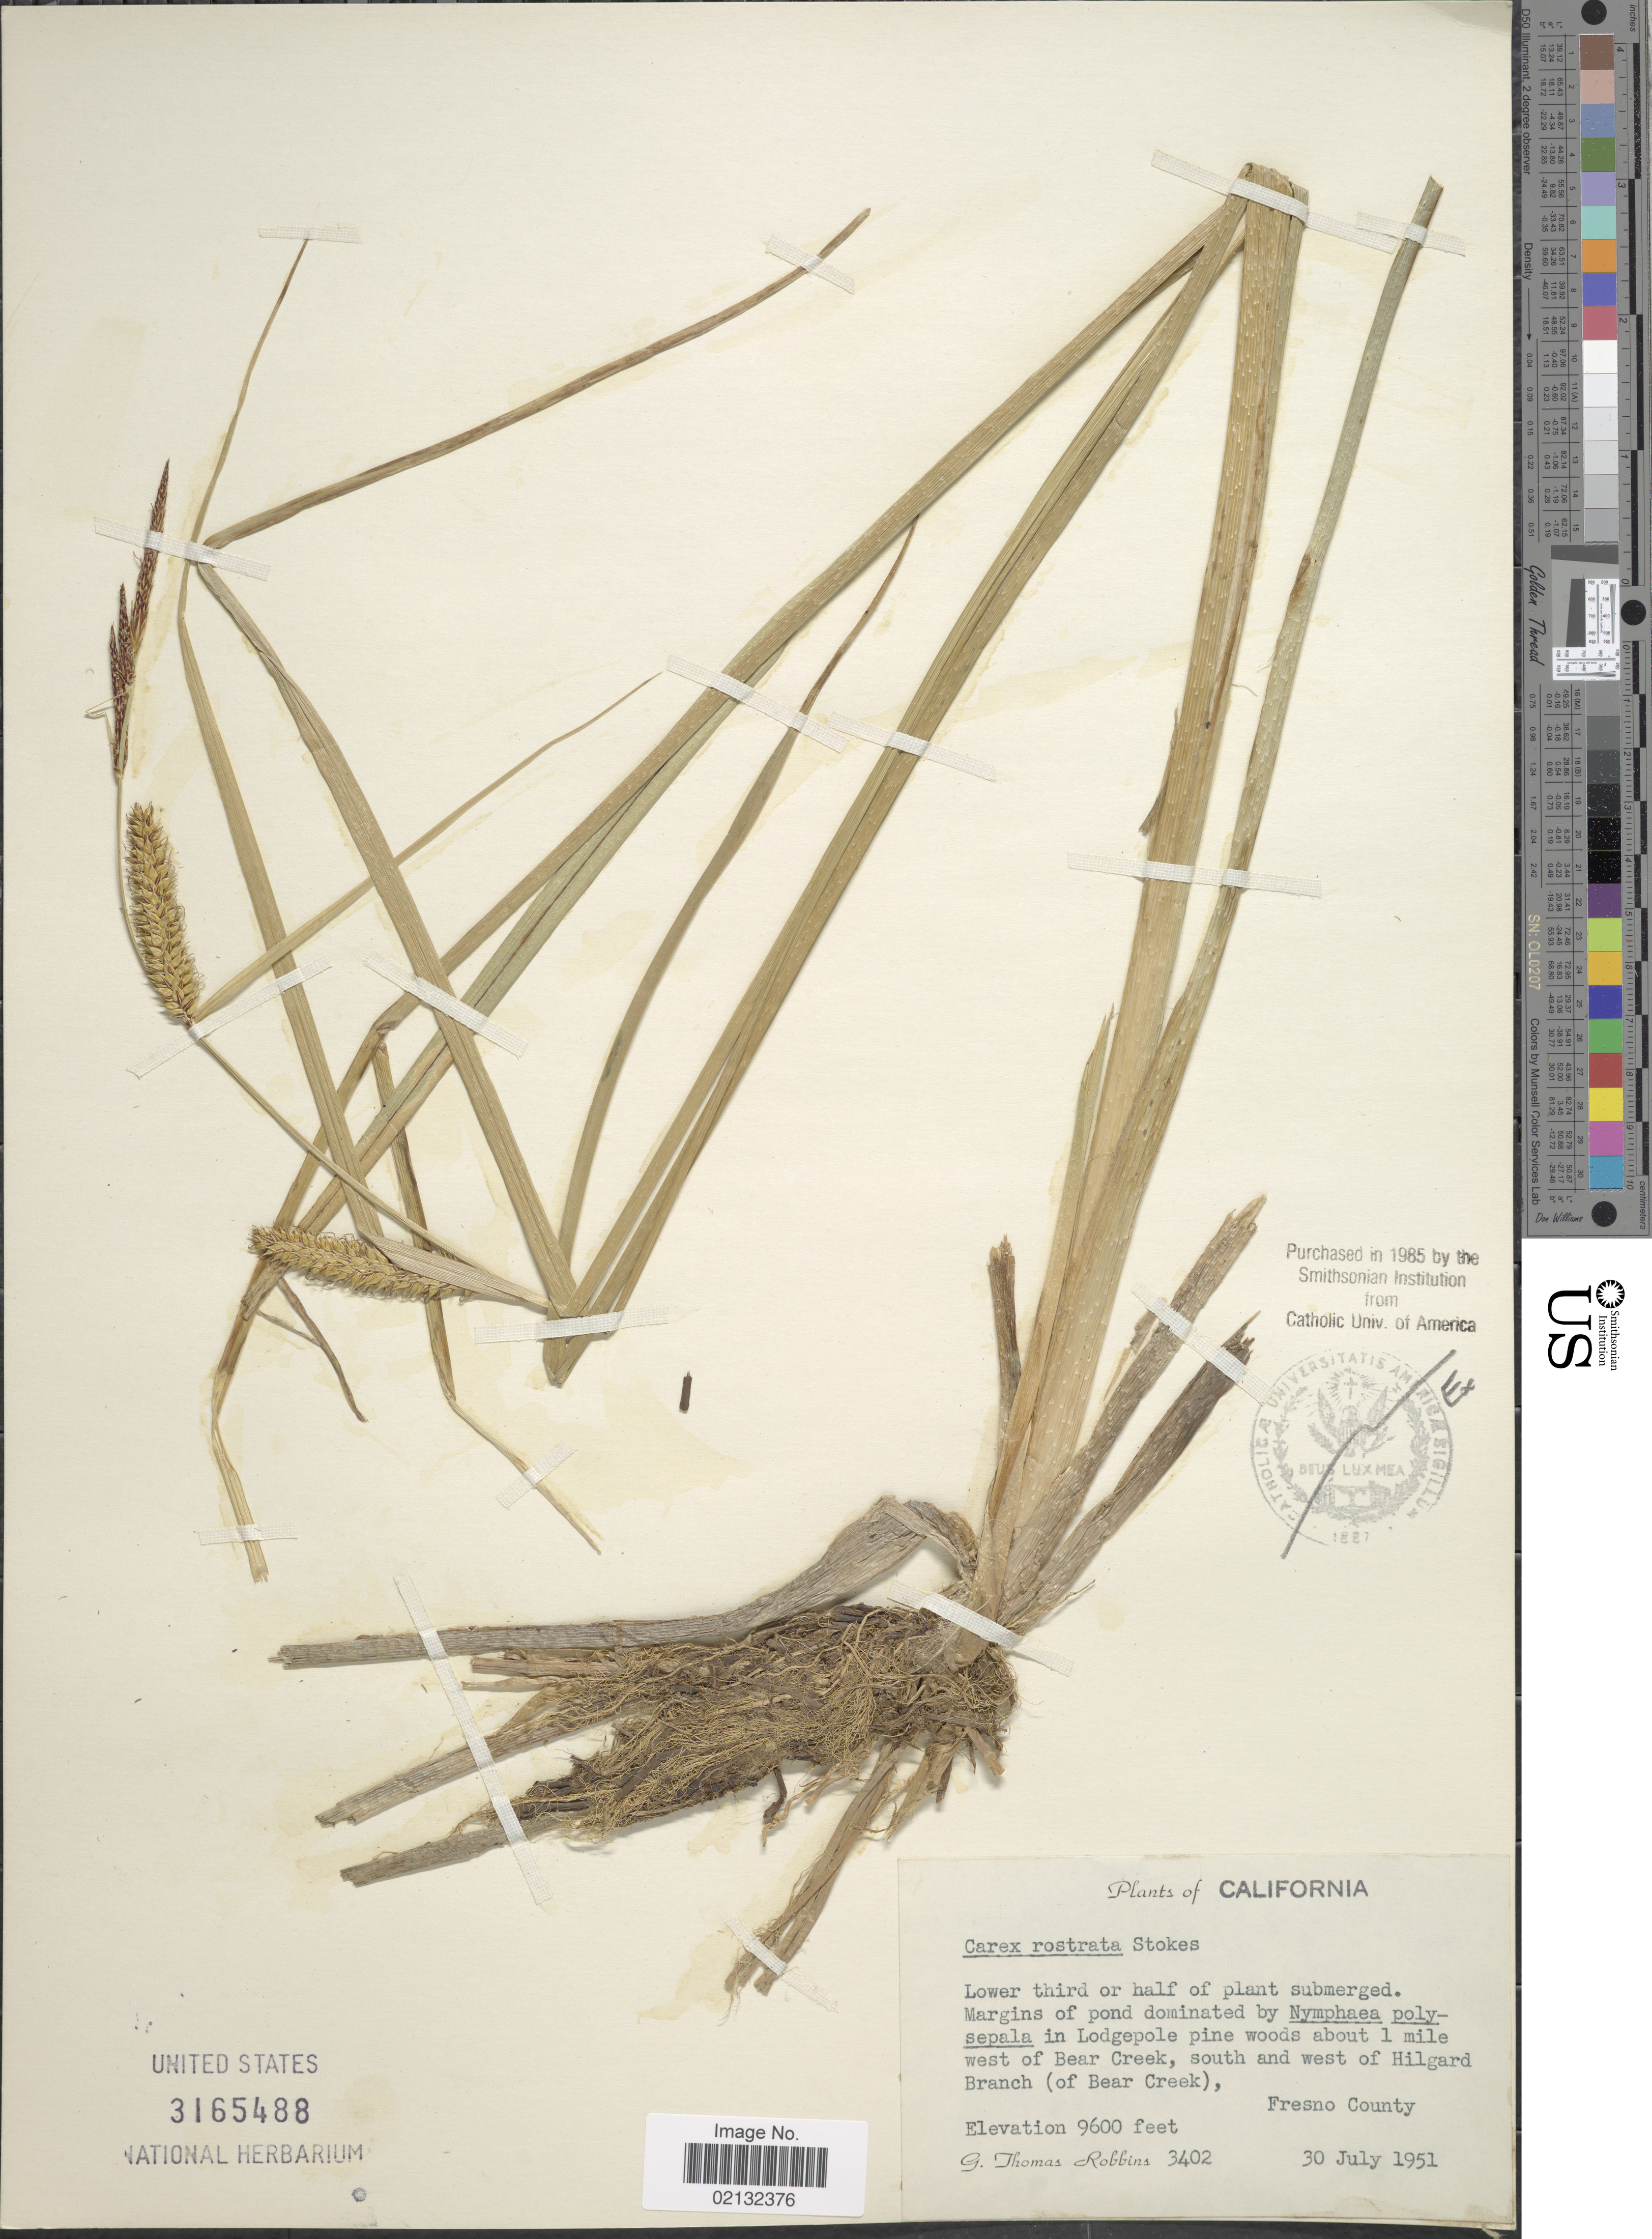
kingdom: Plantae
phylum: Tracheophyta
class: Liliopsida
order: Poales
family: Cyperaceae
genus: Carex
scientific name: Carex rostrata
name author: Stokes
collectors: G. T. Robbins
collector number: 3402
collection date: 1951-07-30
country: United States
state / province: California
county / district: Fresno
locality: In Lodgepole pine woods about 1 mile west of Bear Creek, south and west of Hilgard Branch (of Bear Creek), Fresno County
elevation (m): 2926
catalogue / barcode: US 3165488